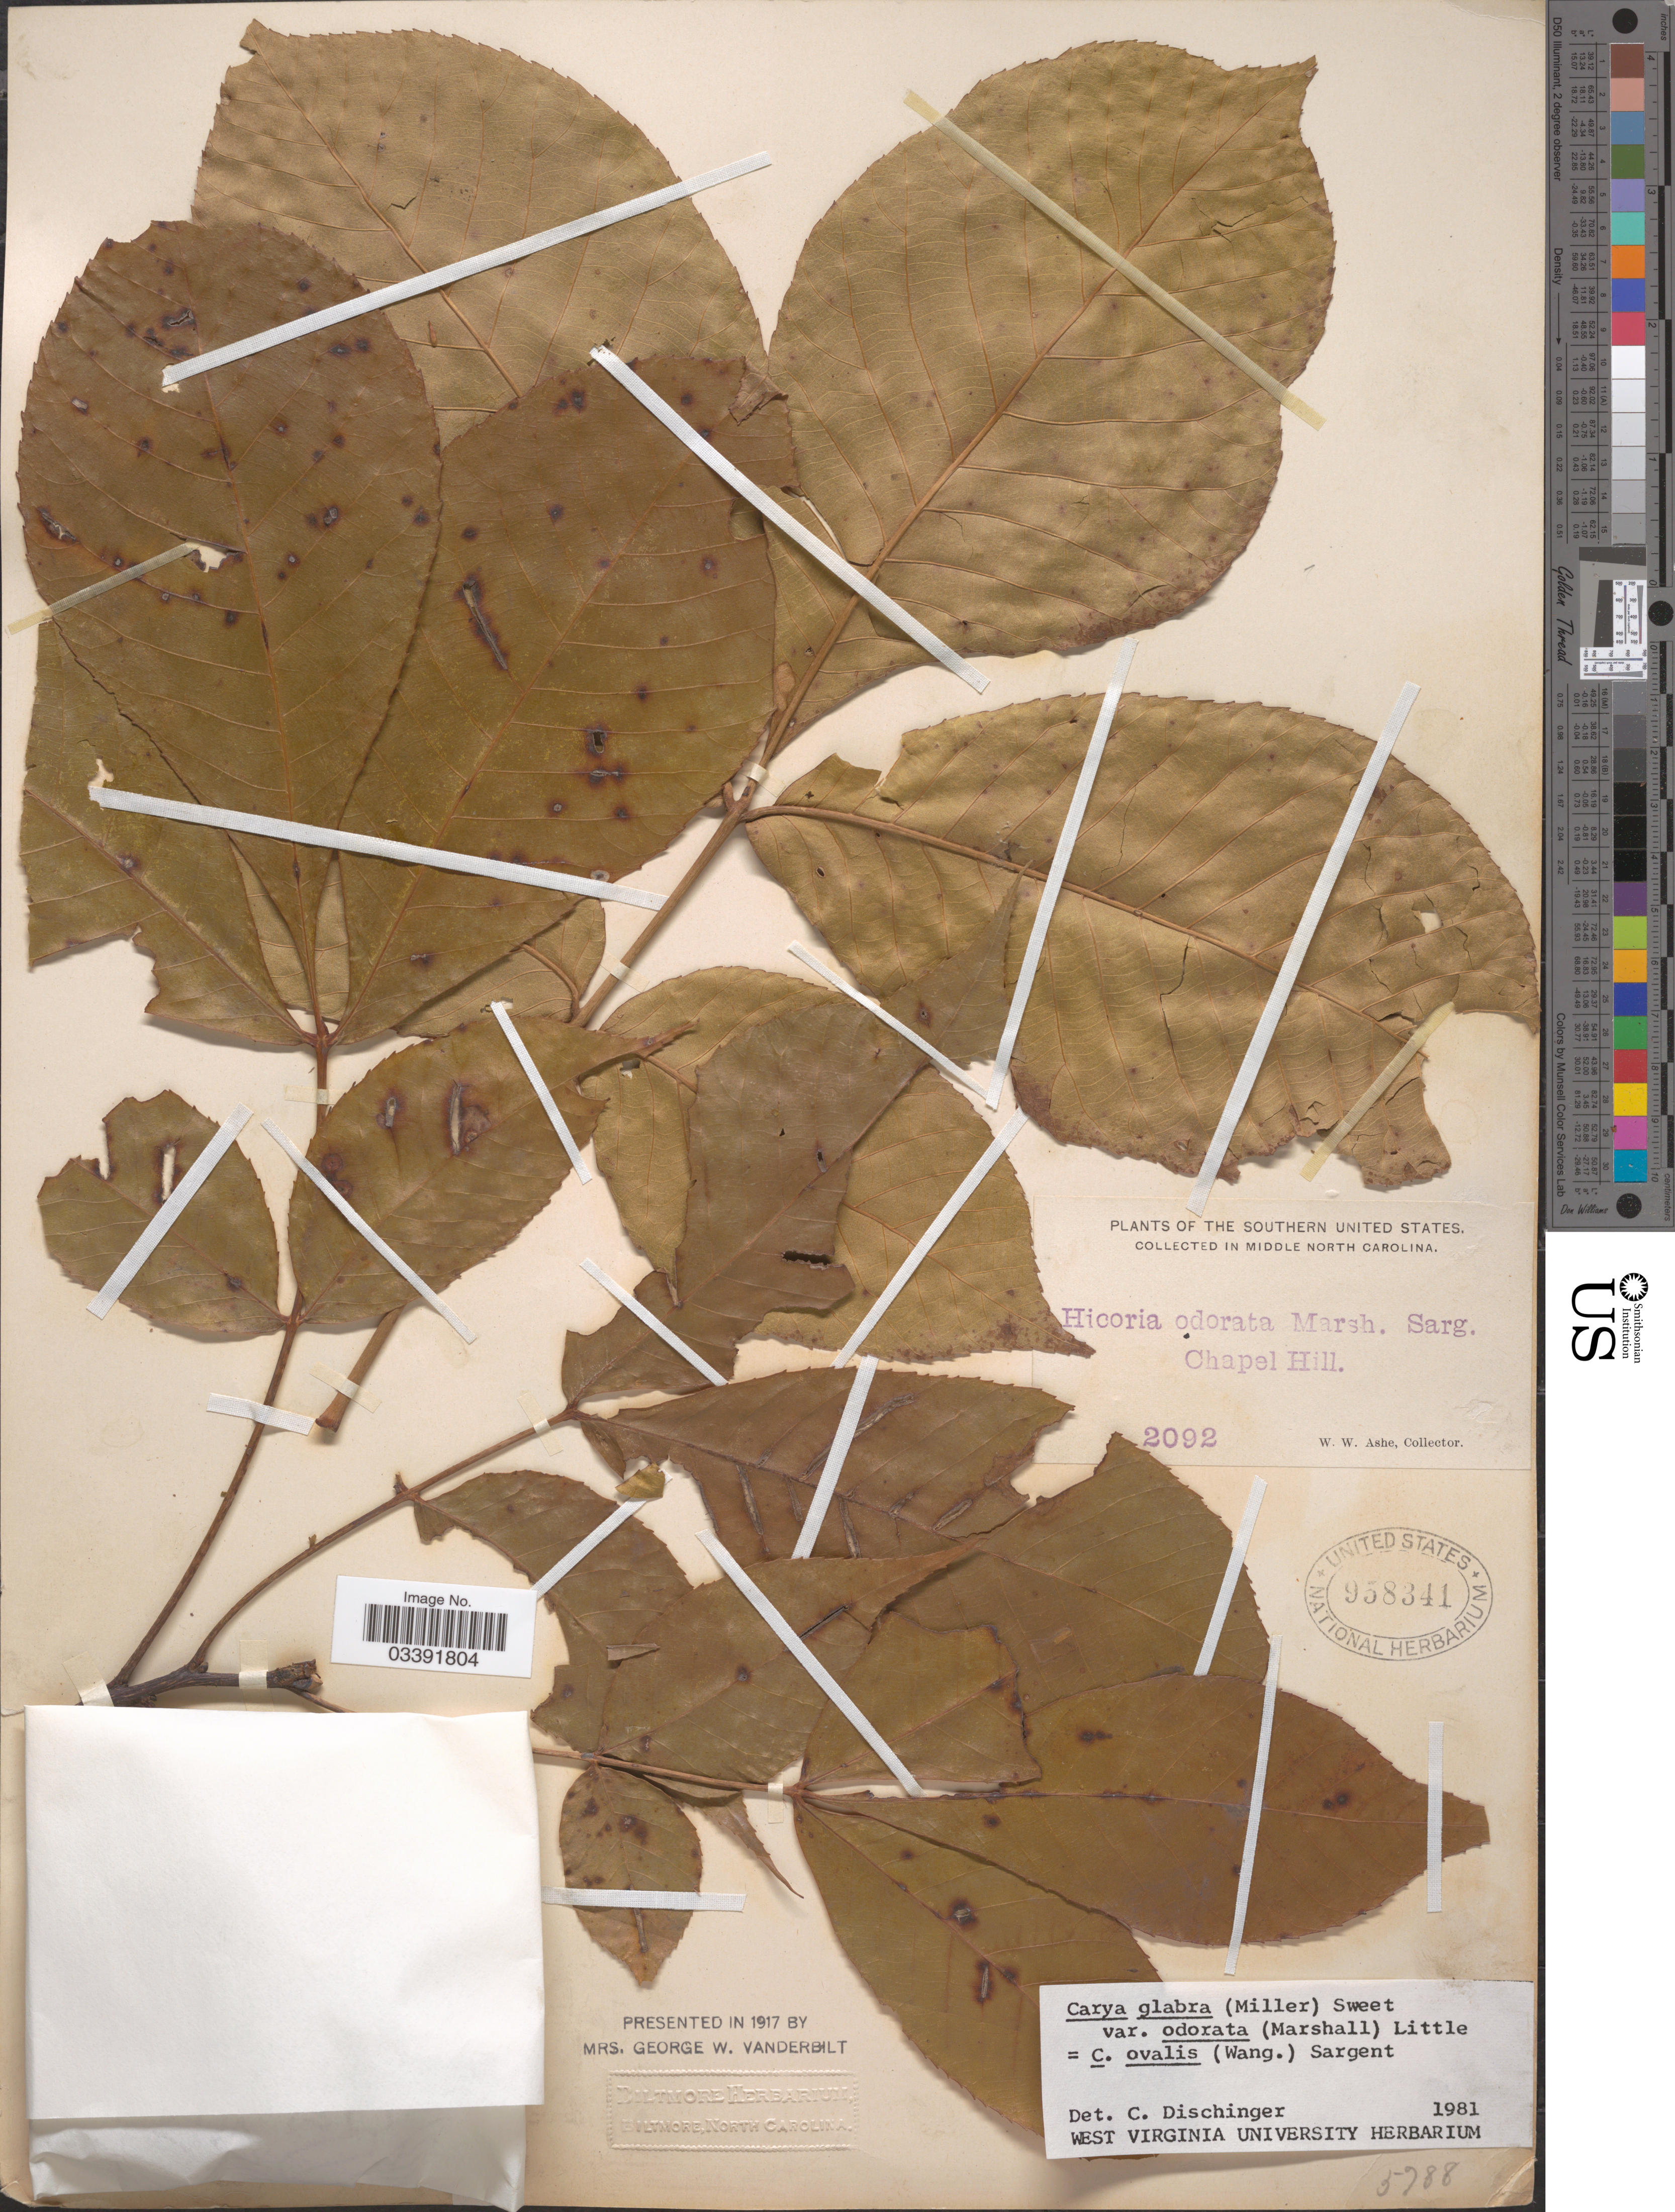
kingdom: Plantae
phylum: Tracheophyta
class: Magnoliopsida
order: Fagales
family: Juglandaceae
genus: Carya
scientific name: Carya glabra var. odorata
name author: (Marshall) Little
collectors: W. W. Ashe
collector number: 2092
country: United States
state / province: North Carolina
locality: The Southern United States. Middle North Carolina. Chapel Hill.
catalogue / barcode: US 958341